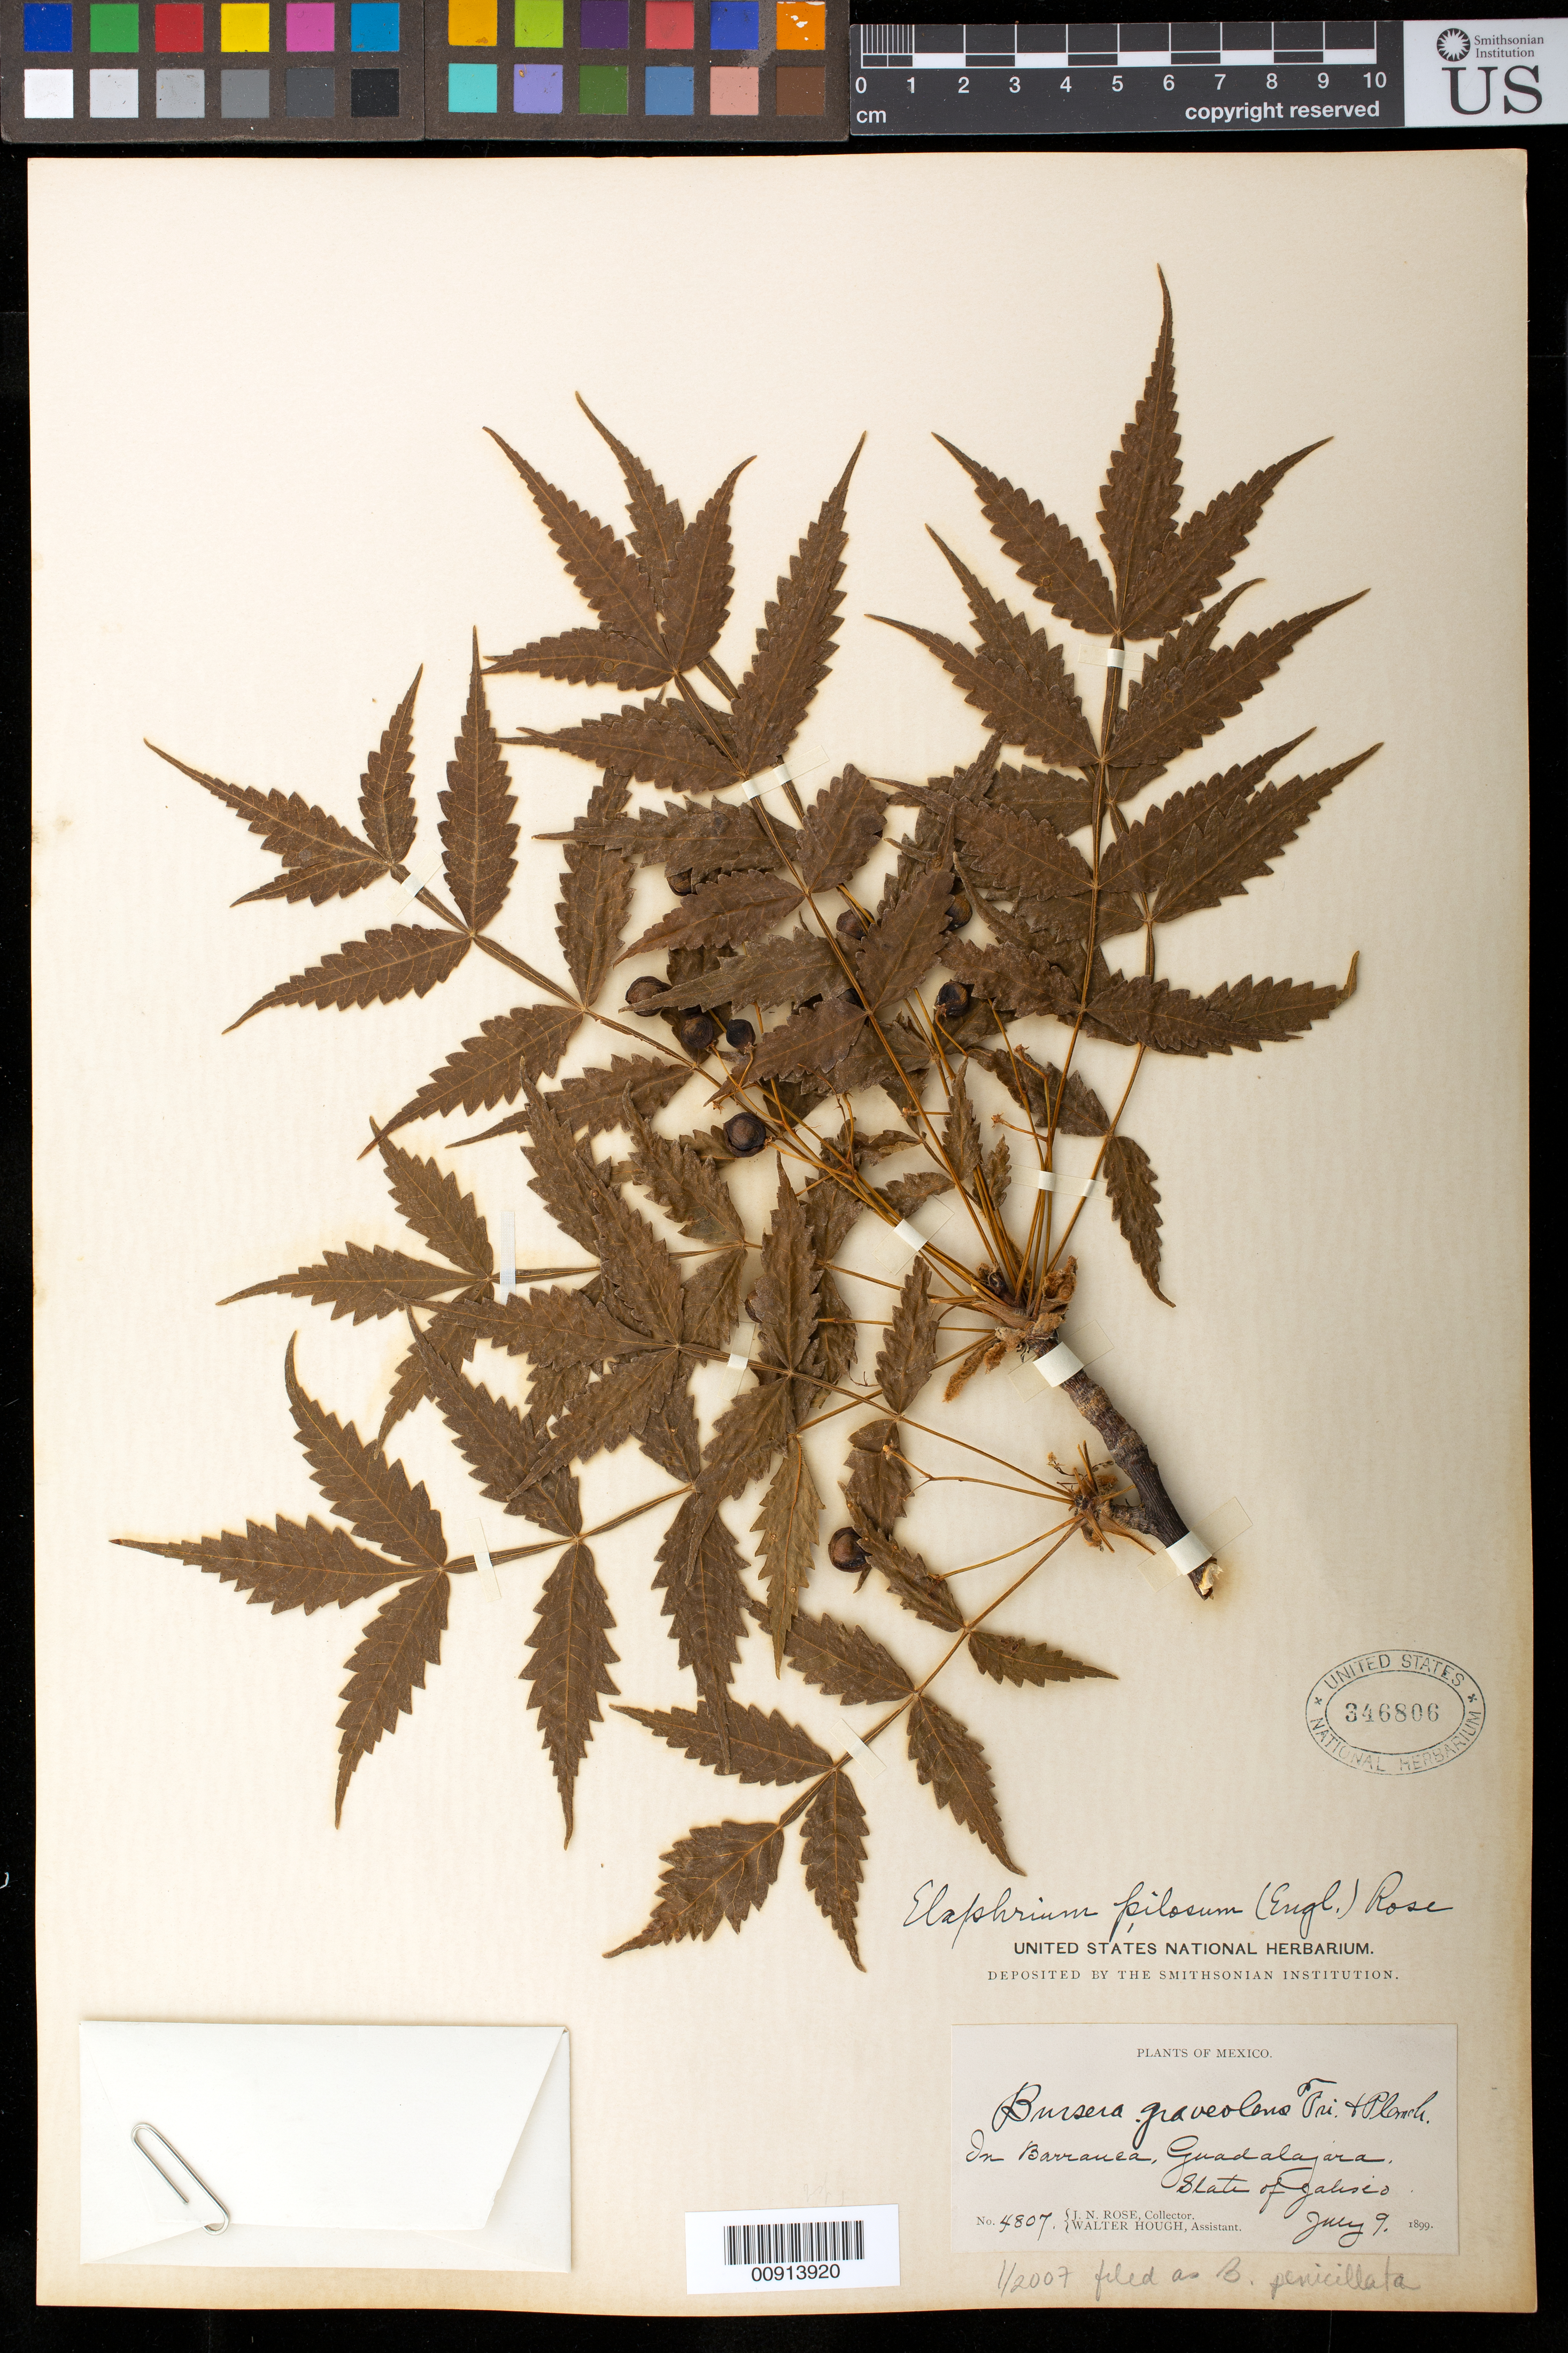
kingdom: Plantae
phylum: Tracheophyta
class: Magnoliopsida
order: Sapindales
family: Burseraceae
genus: Bursera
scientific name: Bursera penicillata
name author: (DC.) Engl.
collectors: J. N. Rose & W. Hough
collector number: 4807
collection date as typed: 09 Jul 1899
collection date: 1899-07-09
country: Mexico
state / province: Jalisco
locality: Guadalajara, State of Jalisco.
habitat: In barranca.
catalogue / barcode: US 346806